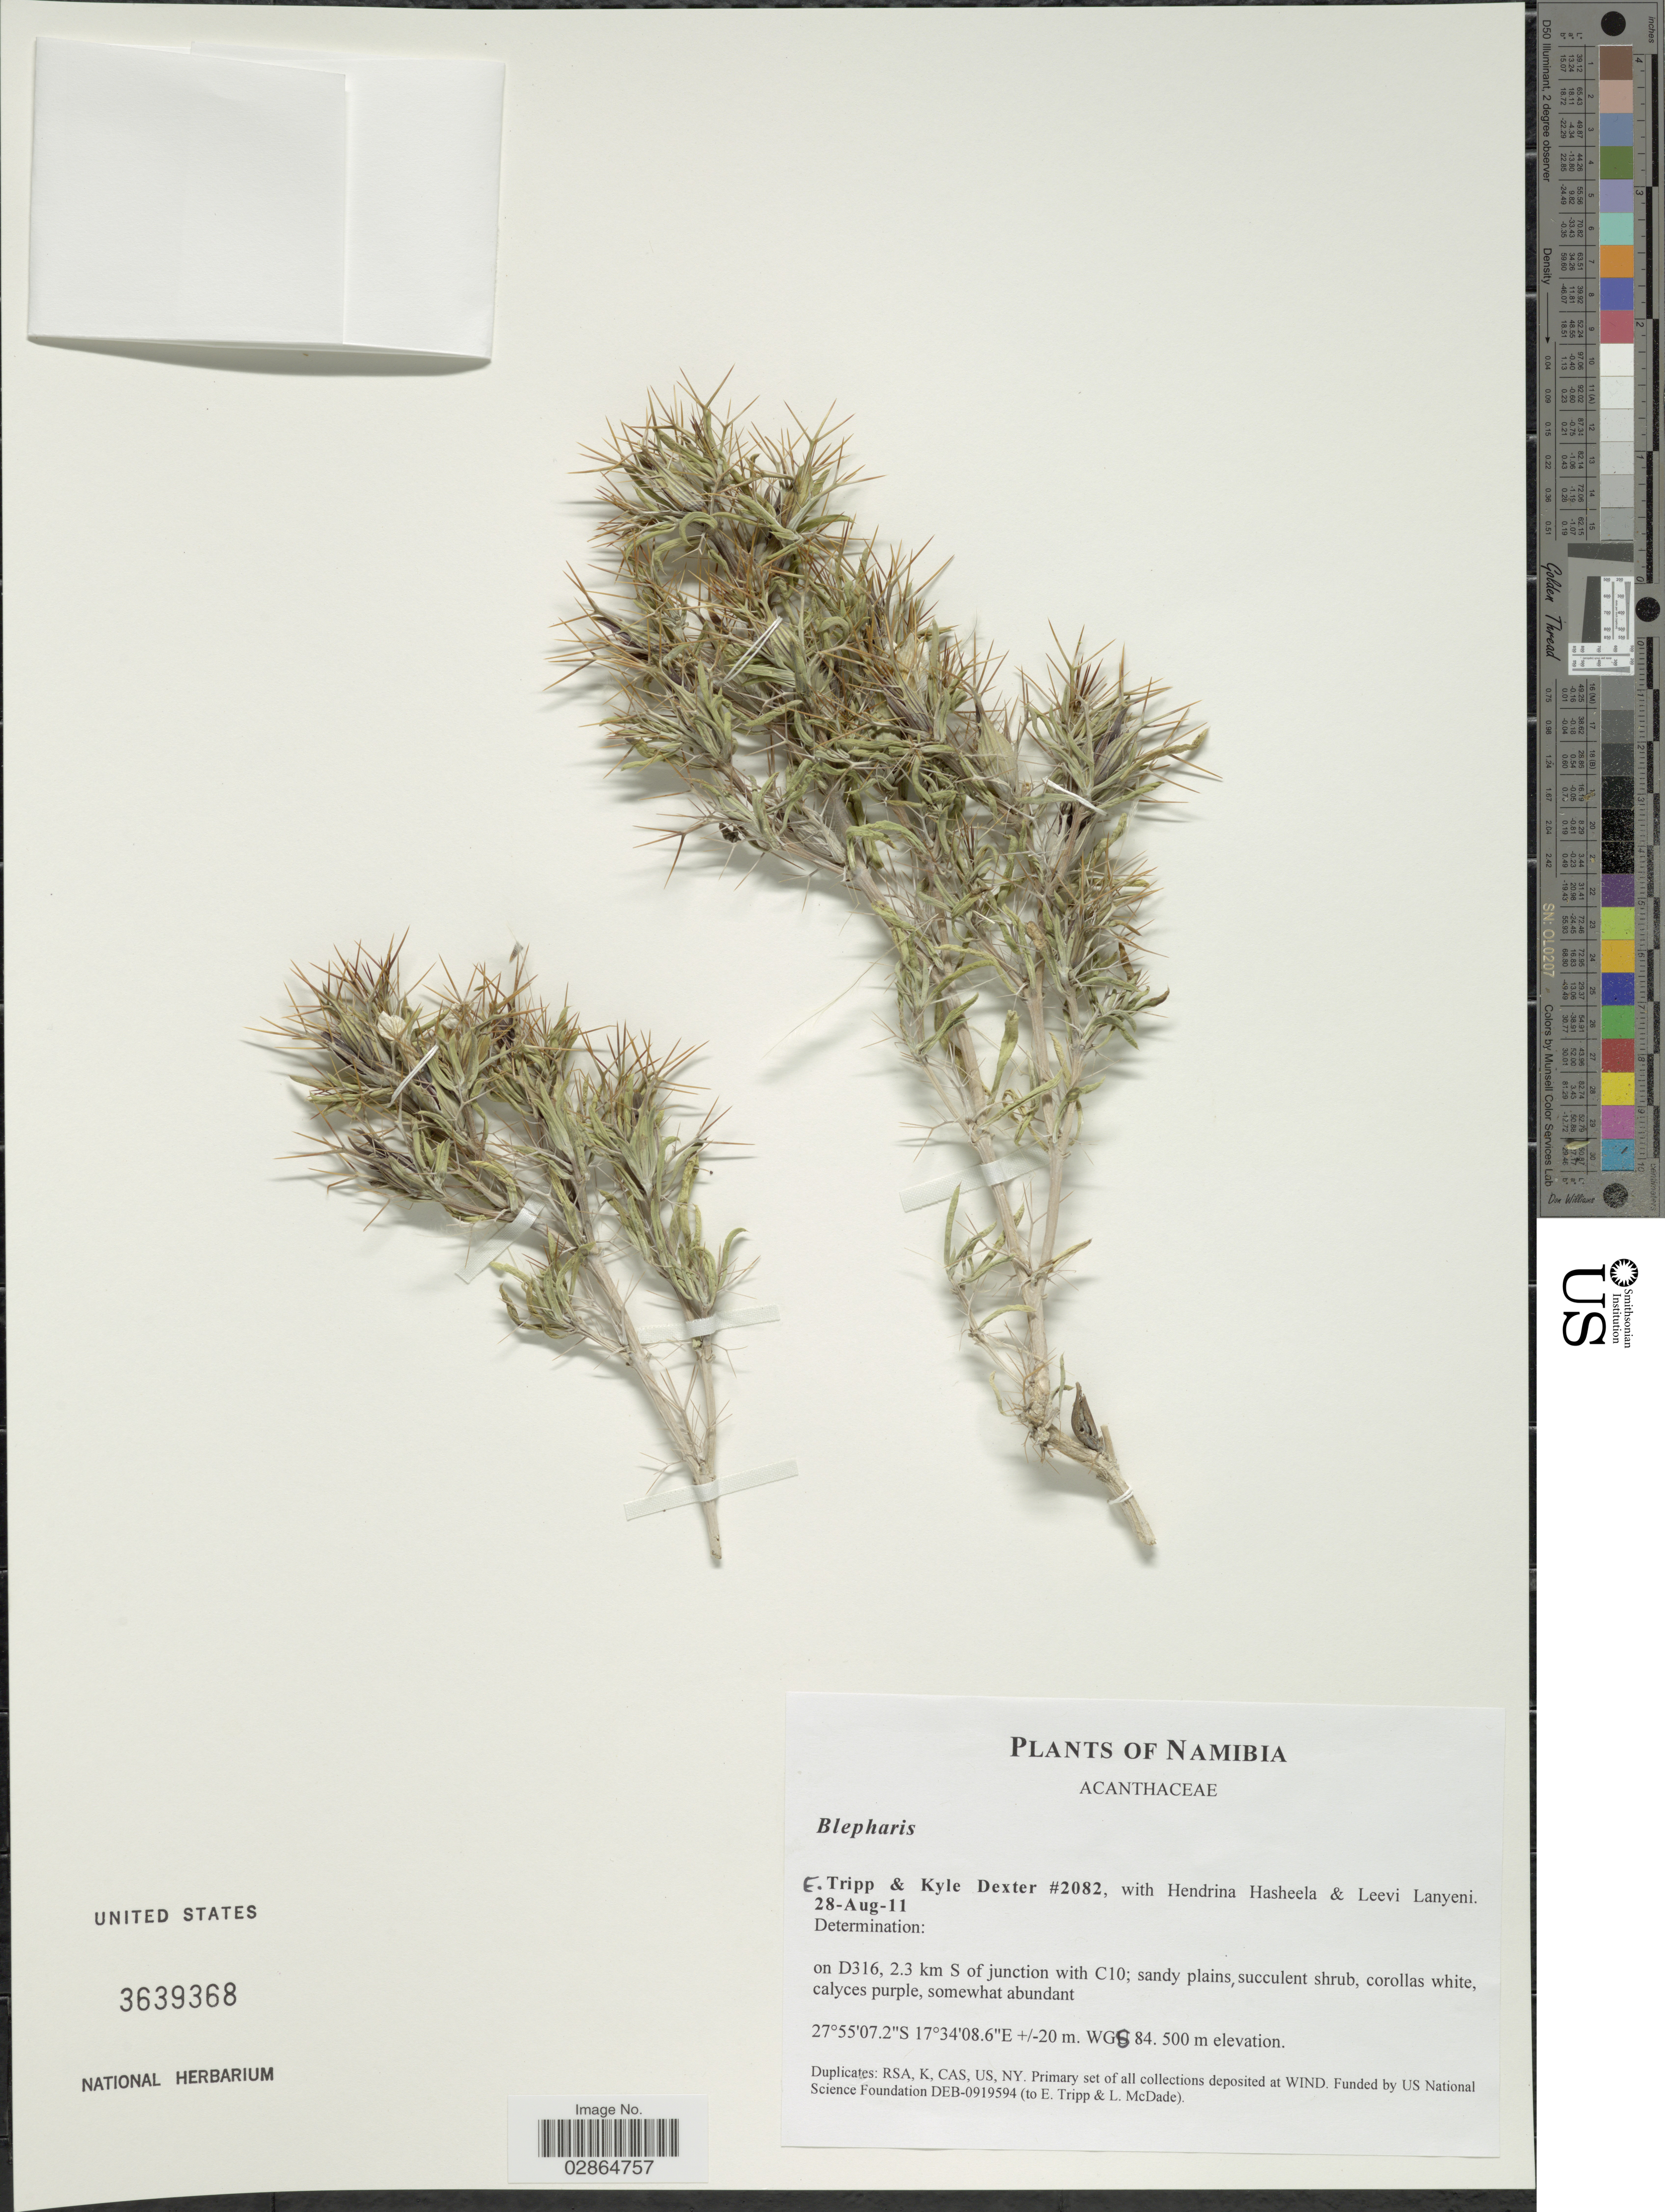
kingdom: Plantae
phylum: Tracheophyta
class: Magnoliopsida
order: Lamiales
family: Acanthaceae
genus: Blepharis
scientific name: Blepharis sp.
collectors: E. Tripp, K. Dexter, H. Hasheela & L. Lanyeni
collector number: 2082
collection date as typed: Transcribed d/m/y: 28/8/11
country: Namibia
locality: On D316, 2.3 km S of junction with C10.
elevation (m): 500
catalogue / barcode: US 3639368